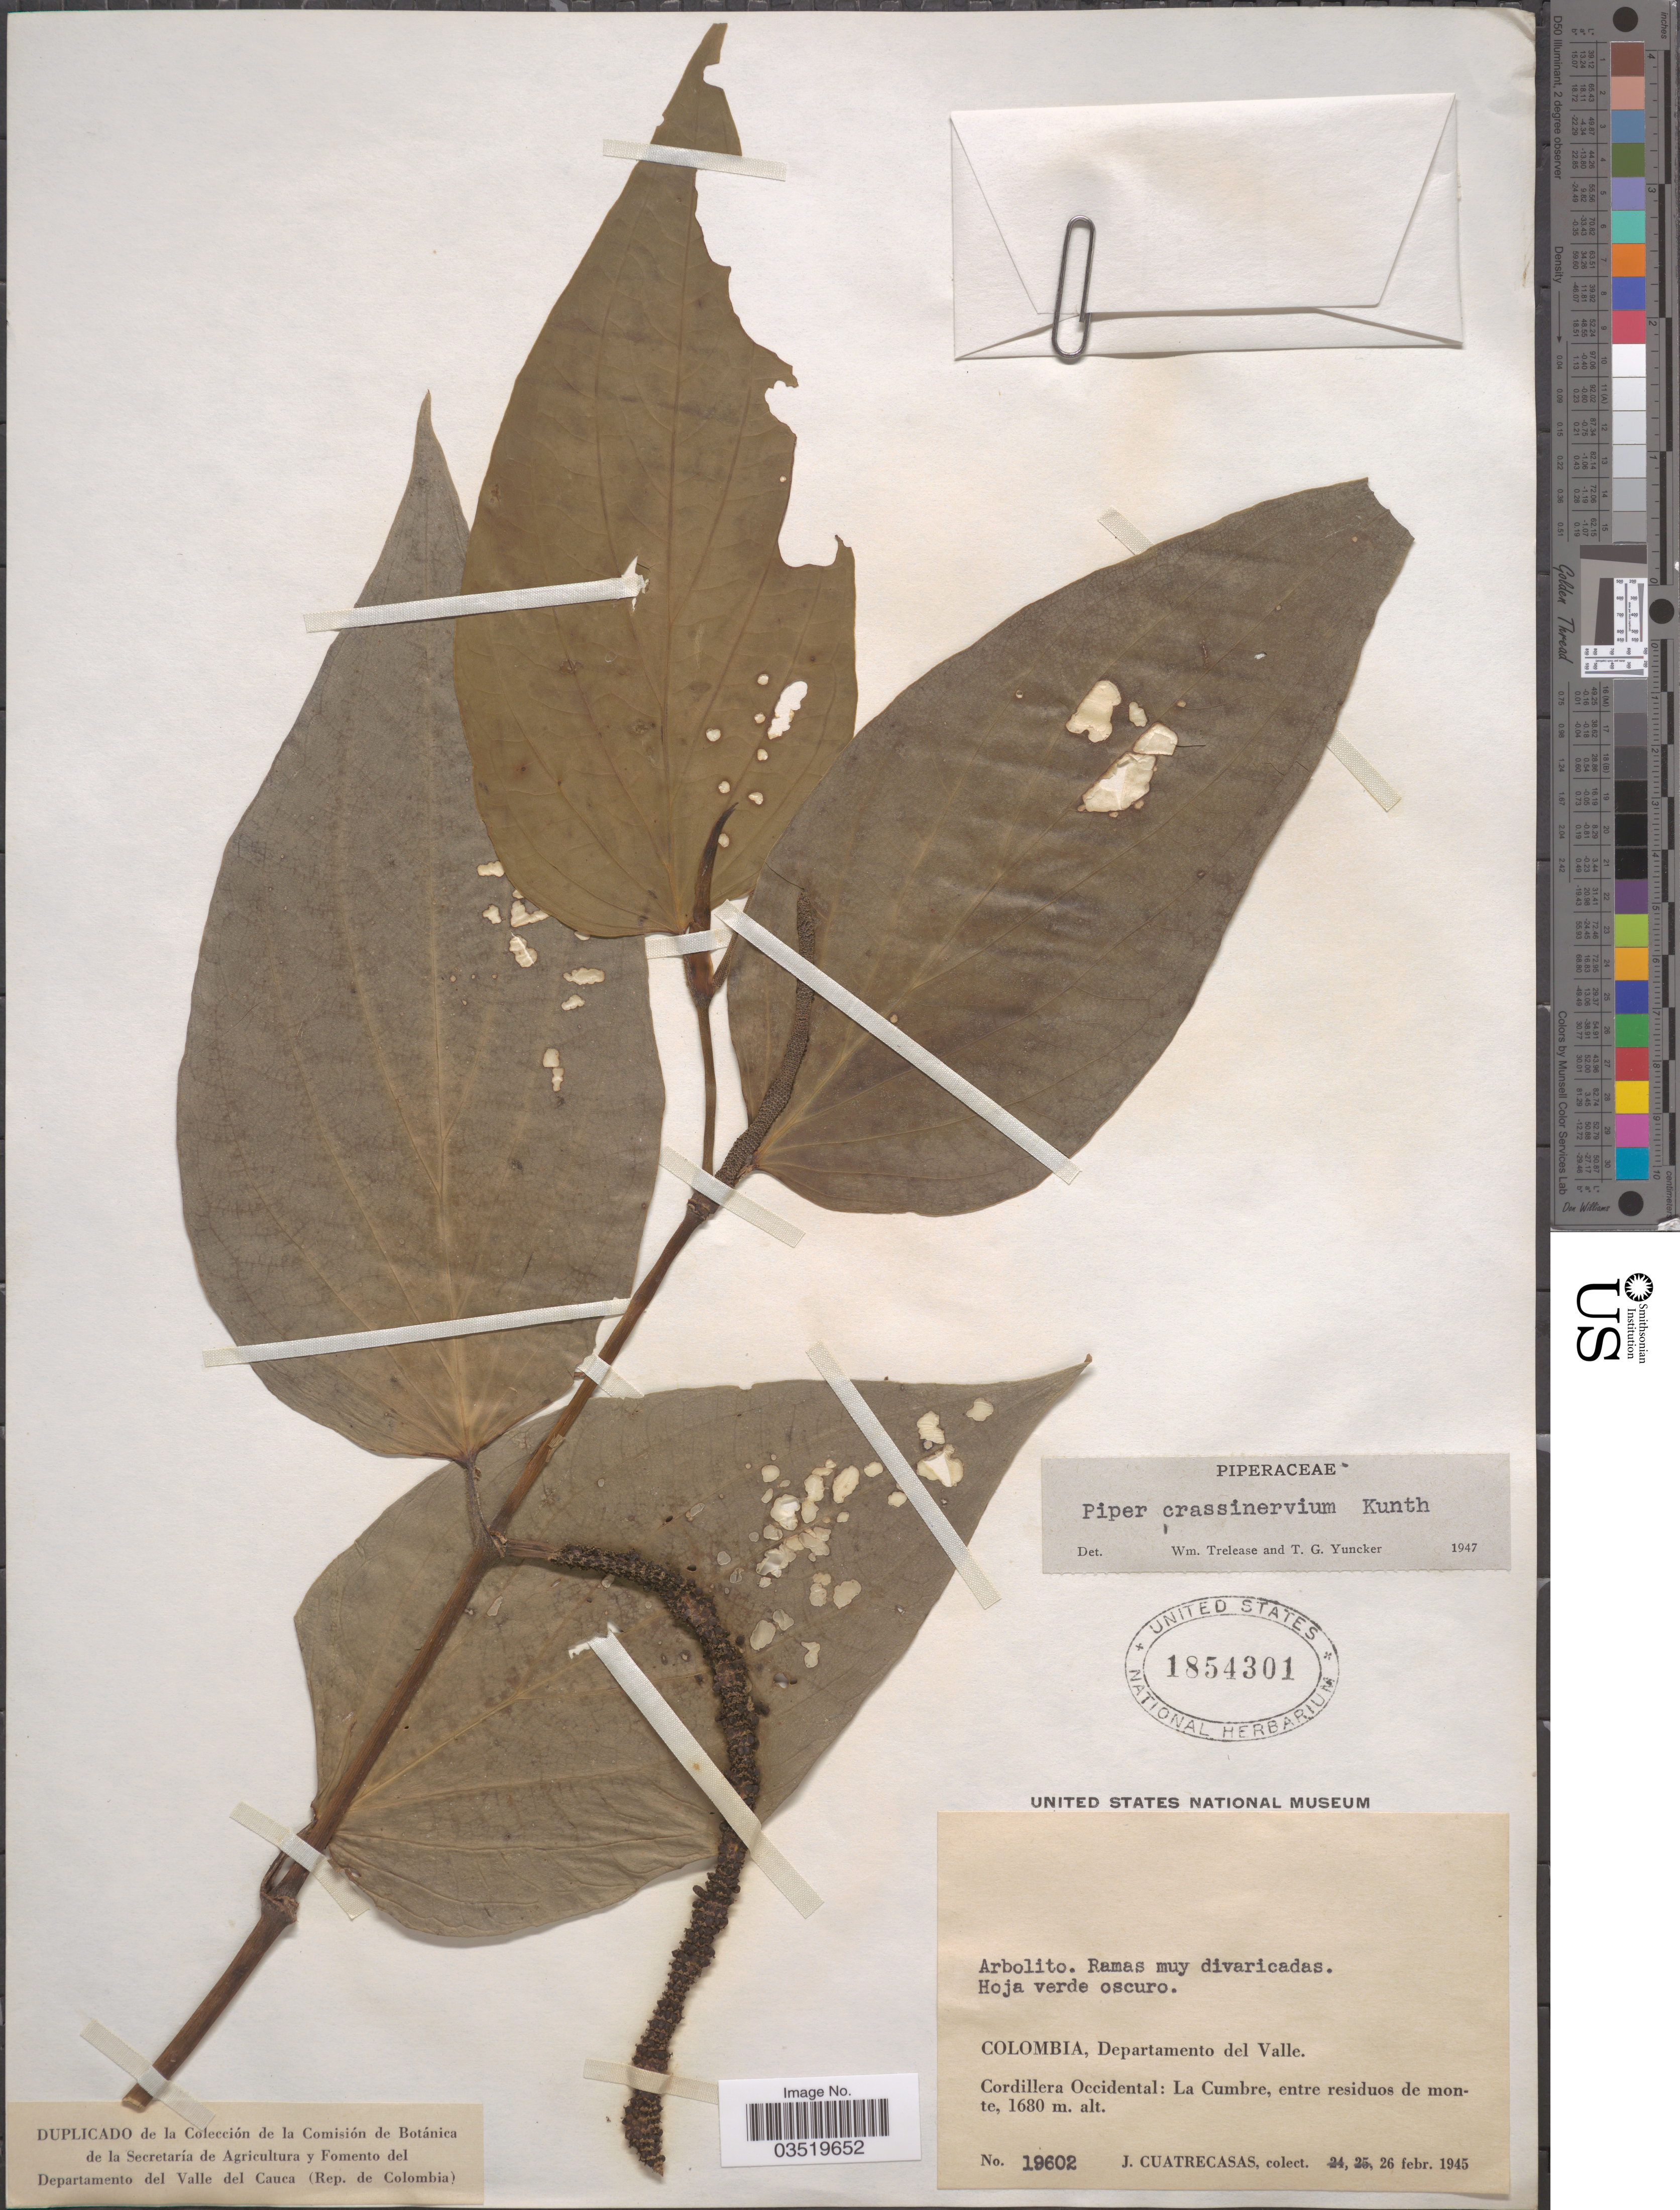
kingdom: Plantae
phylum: Tracheophyta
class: Magnoliopsida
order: Piperales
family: Piperaceae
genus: Piper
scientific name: Piper crassinervium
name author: Kunth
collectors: J. Cuatrecasas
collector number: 19602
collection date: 1945-02-26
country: Colombia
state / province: Valle del Cauca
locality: Departamento del Valle. Cordillera Occidental: La Cumbre, entre residuos de monte.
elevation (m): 1680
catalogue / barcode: US 1854301